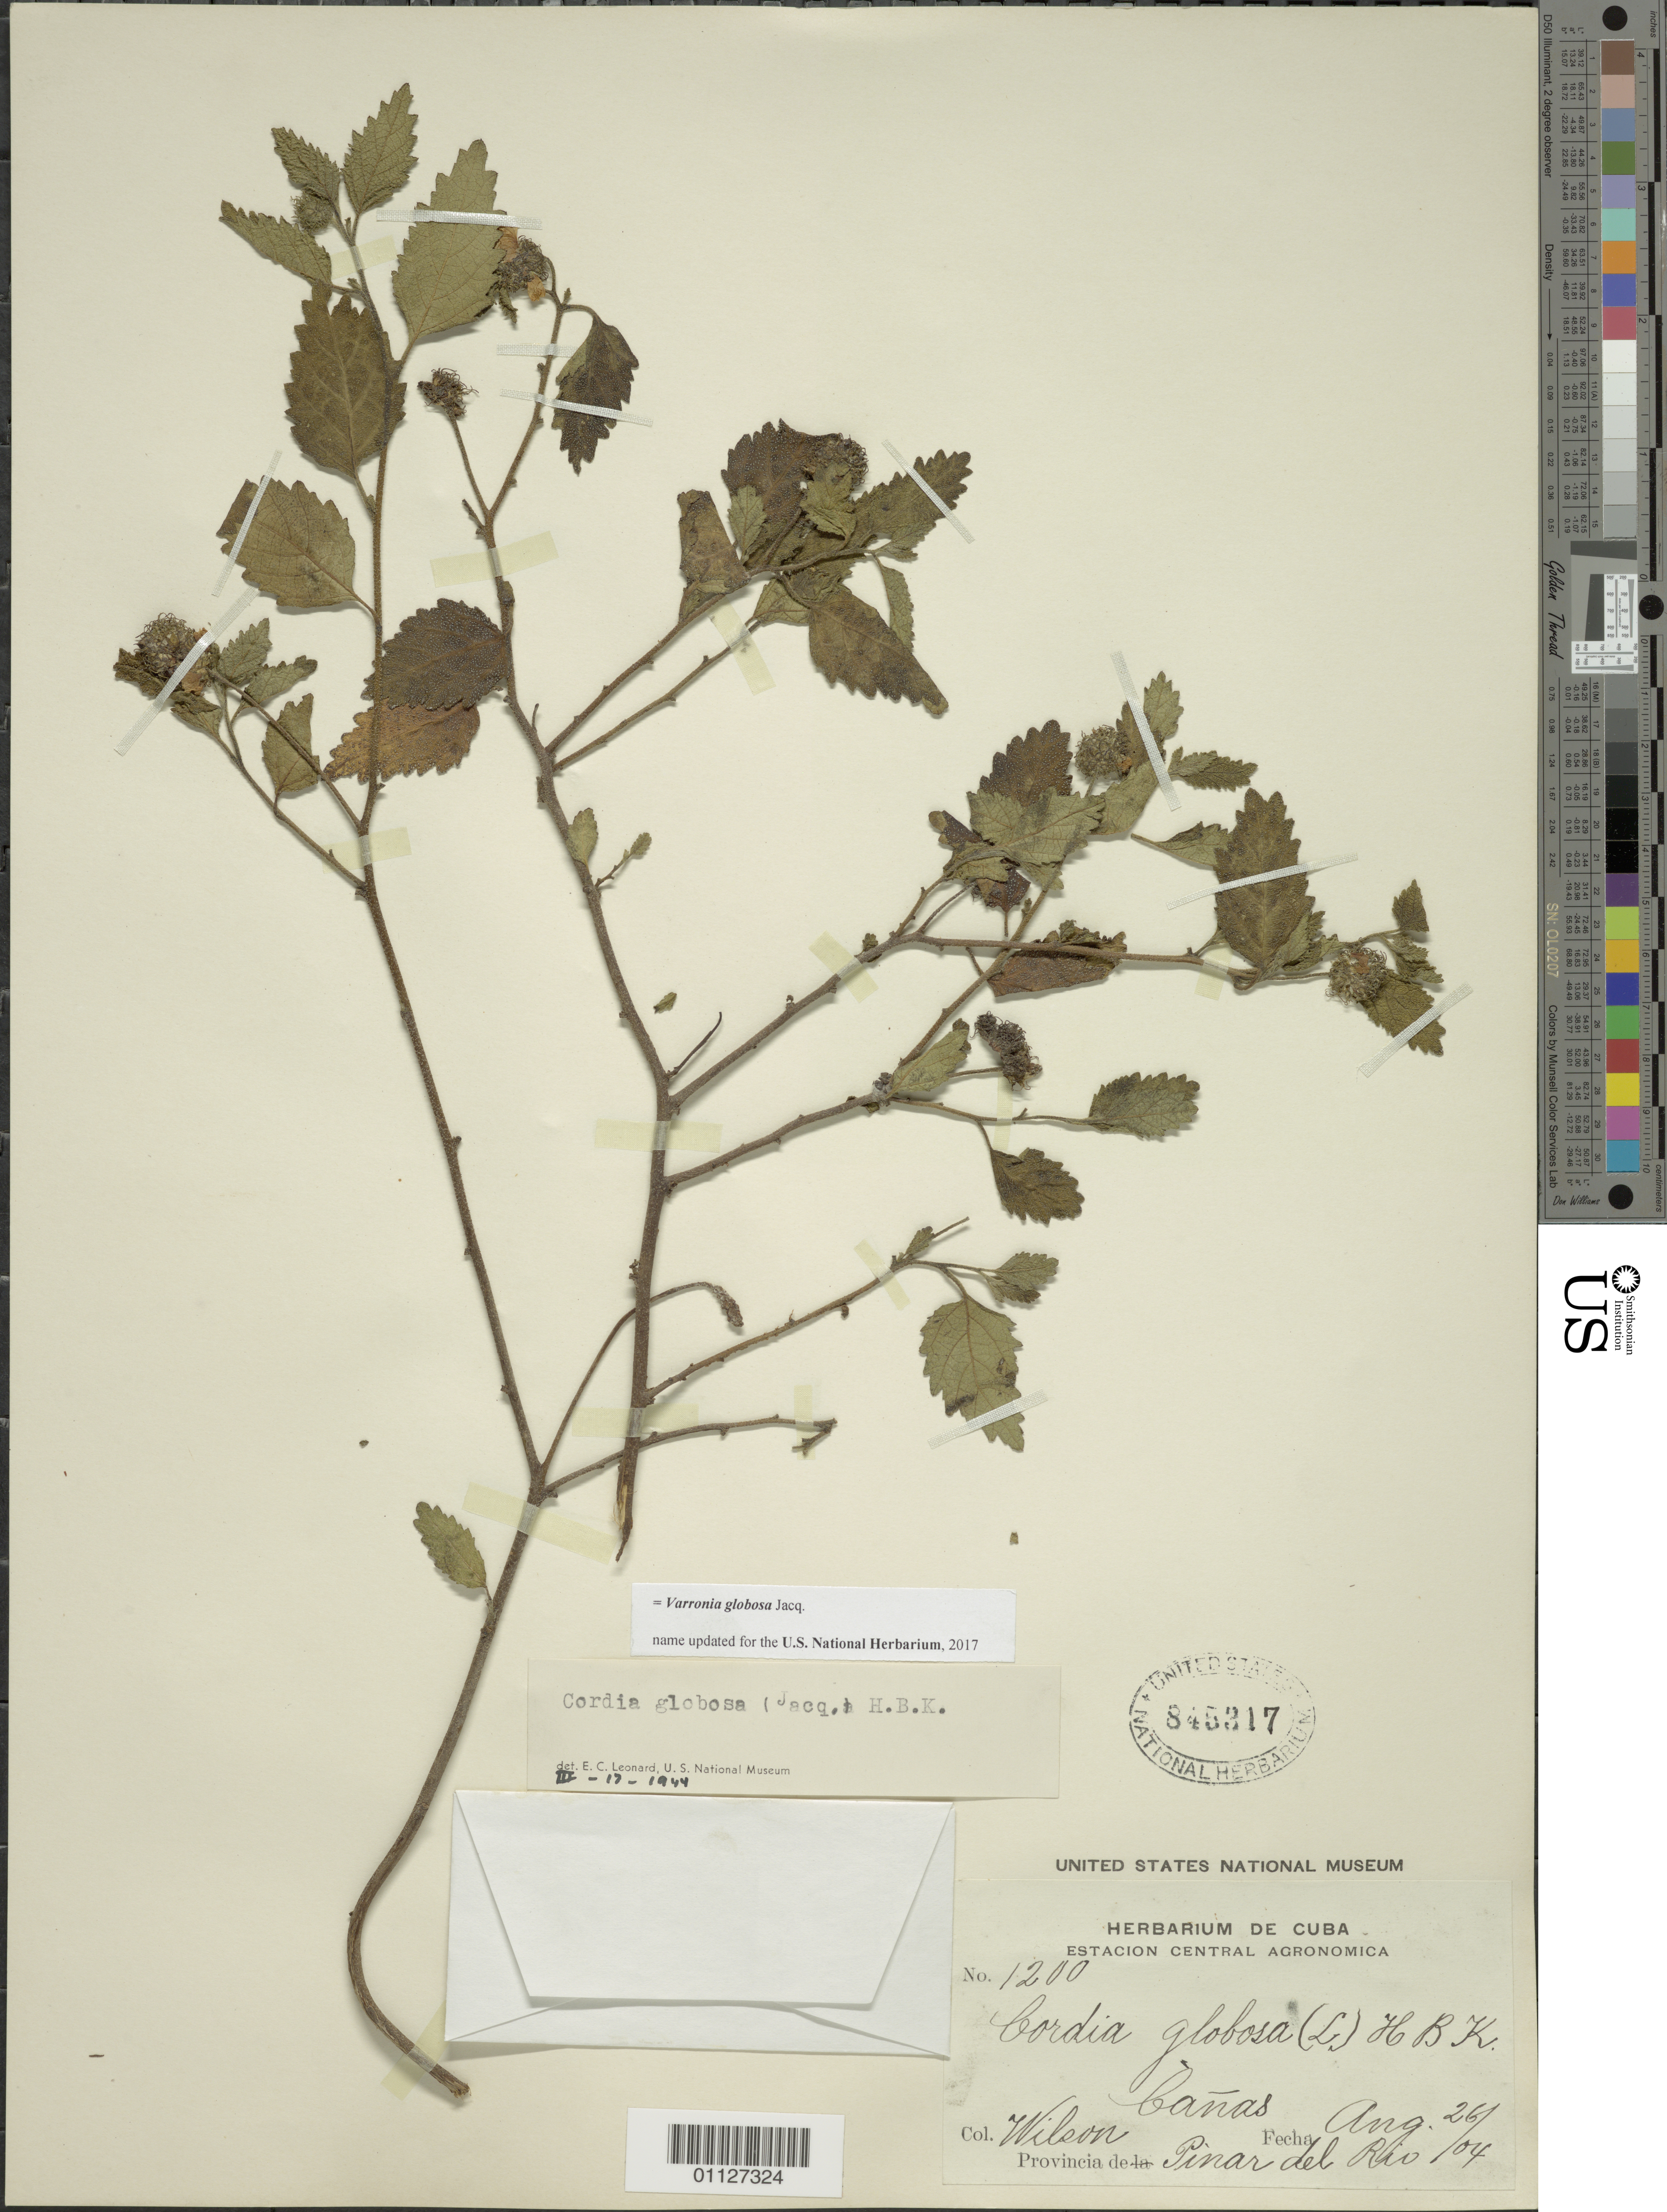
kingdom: Plantae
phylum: Tracheophyta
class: Magnoliopsida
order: Boraginales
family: Cordiaceae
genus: Varronia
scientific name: Varronia globosa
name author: Jacq.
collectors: -- Wilson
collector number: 1200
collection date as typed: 26 Aug 1904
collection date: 1904-08-26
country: Cuba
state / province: Pinar del Rio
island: Cuba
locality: Canas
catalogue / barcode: US 845317